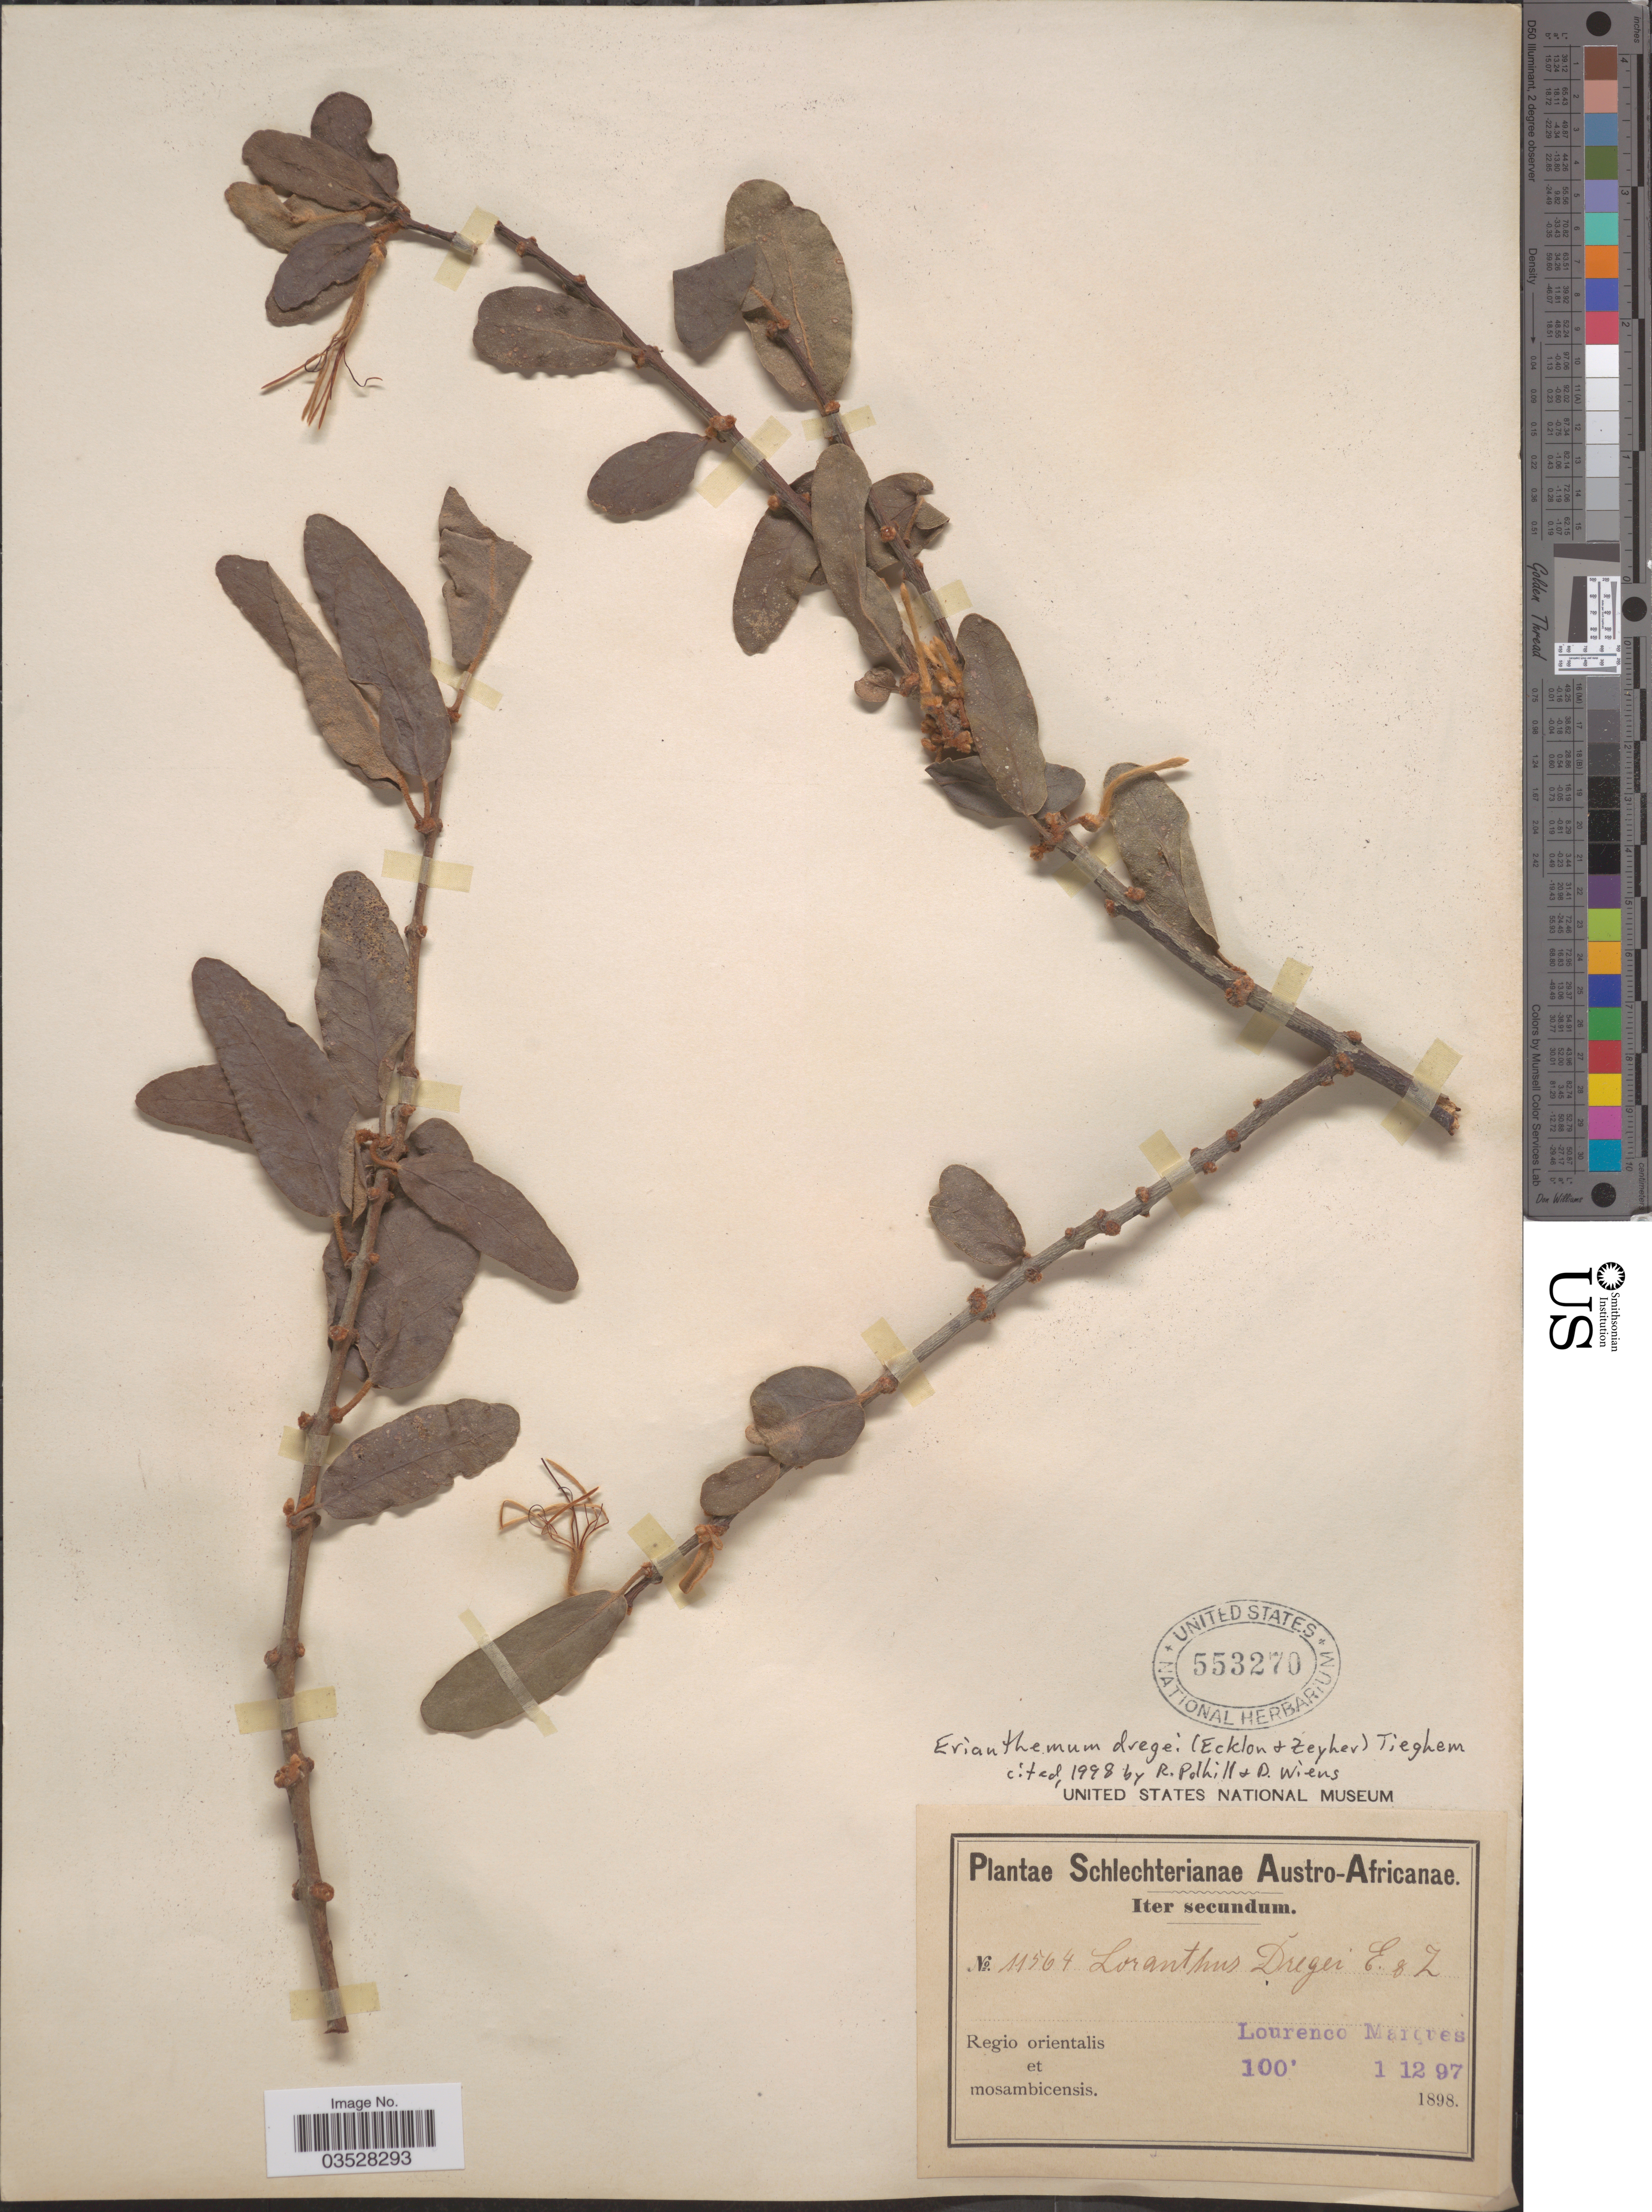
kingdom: Plantae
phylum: Tracheophyta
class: Magnoliopsida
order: Santalales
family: Loranthaceae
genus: Erianthemum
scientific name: Erianthemum dregei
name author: (Eckl. & Zeyh.) Tiegh.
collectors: Schlechter, --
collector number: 11564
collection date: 1897-12-01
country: Mozambique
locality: Austro-Africanae. Regio orientalis et mosambicensis. Lourenco Marques.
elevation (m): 30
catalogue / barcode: US 553270